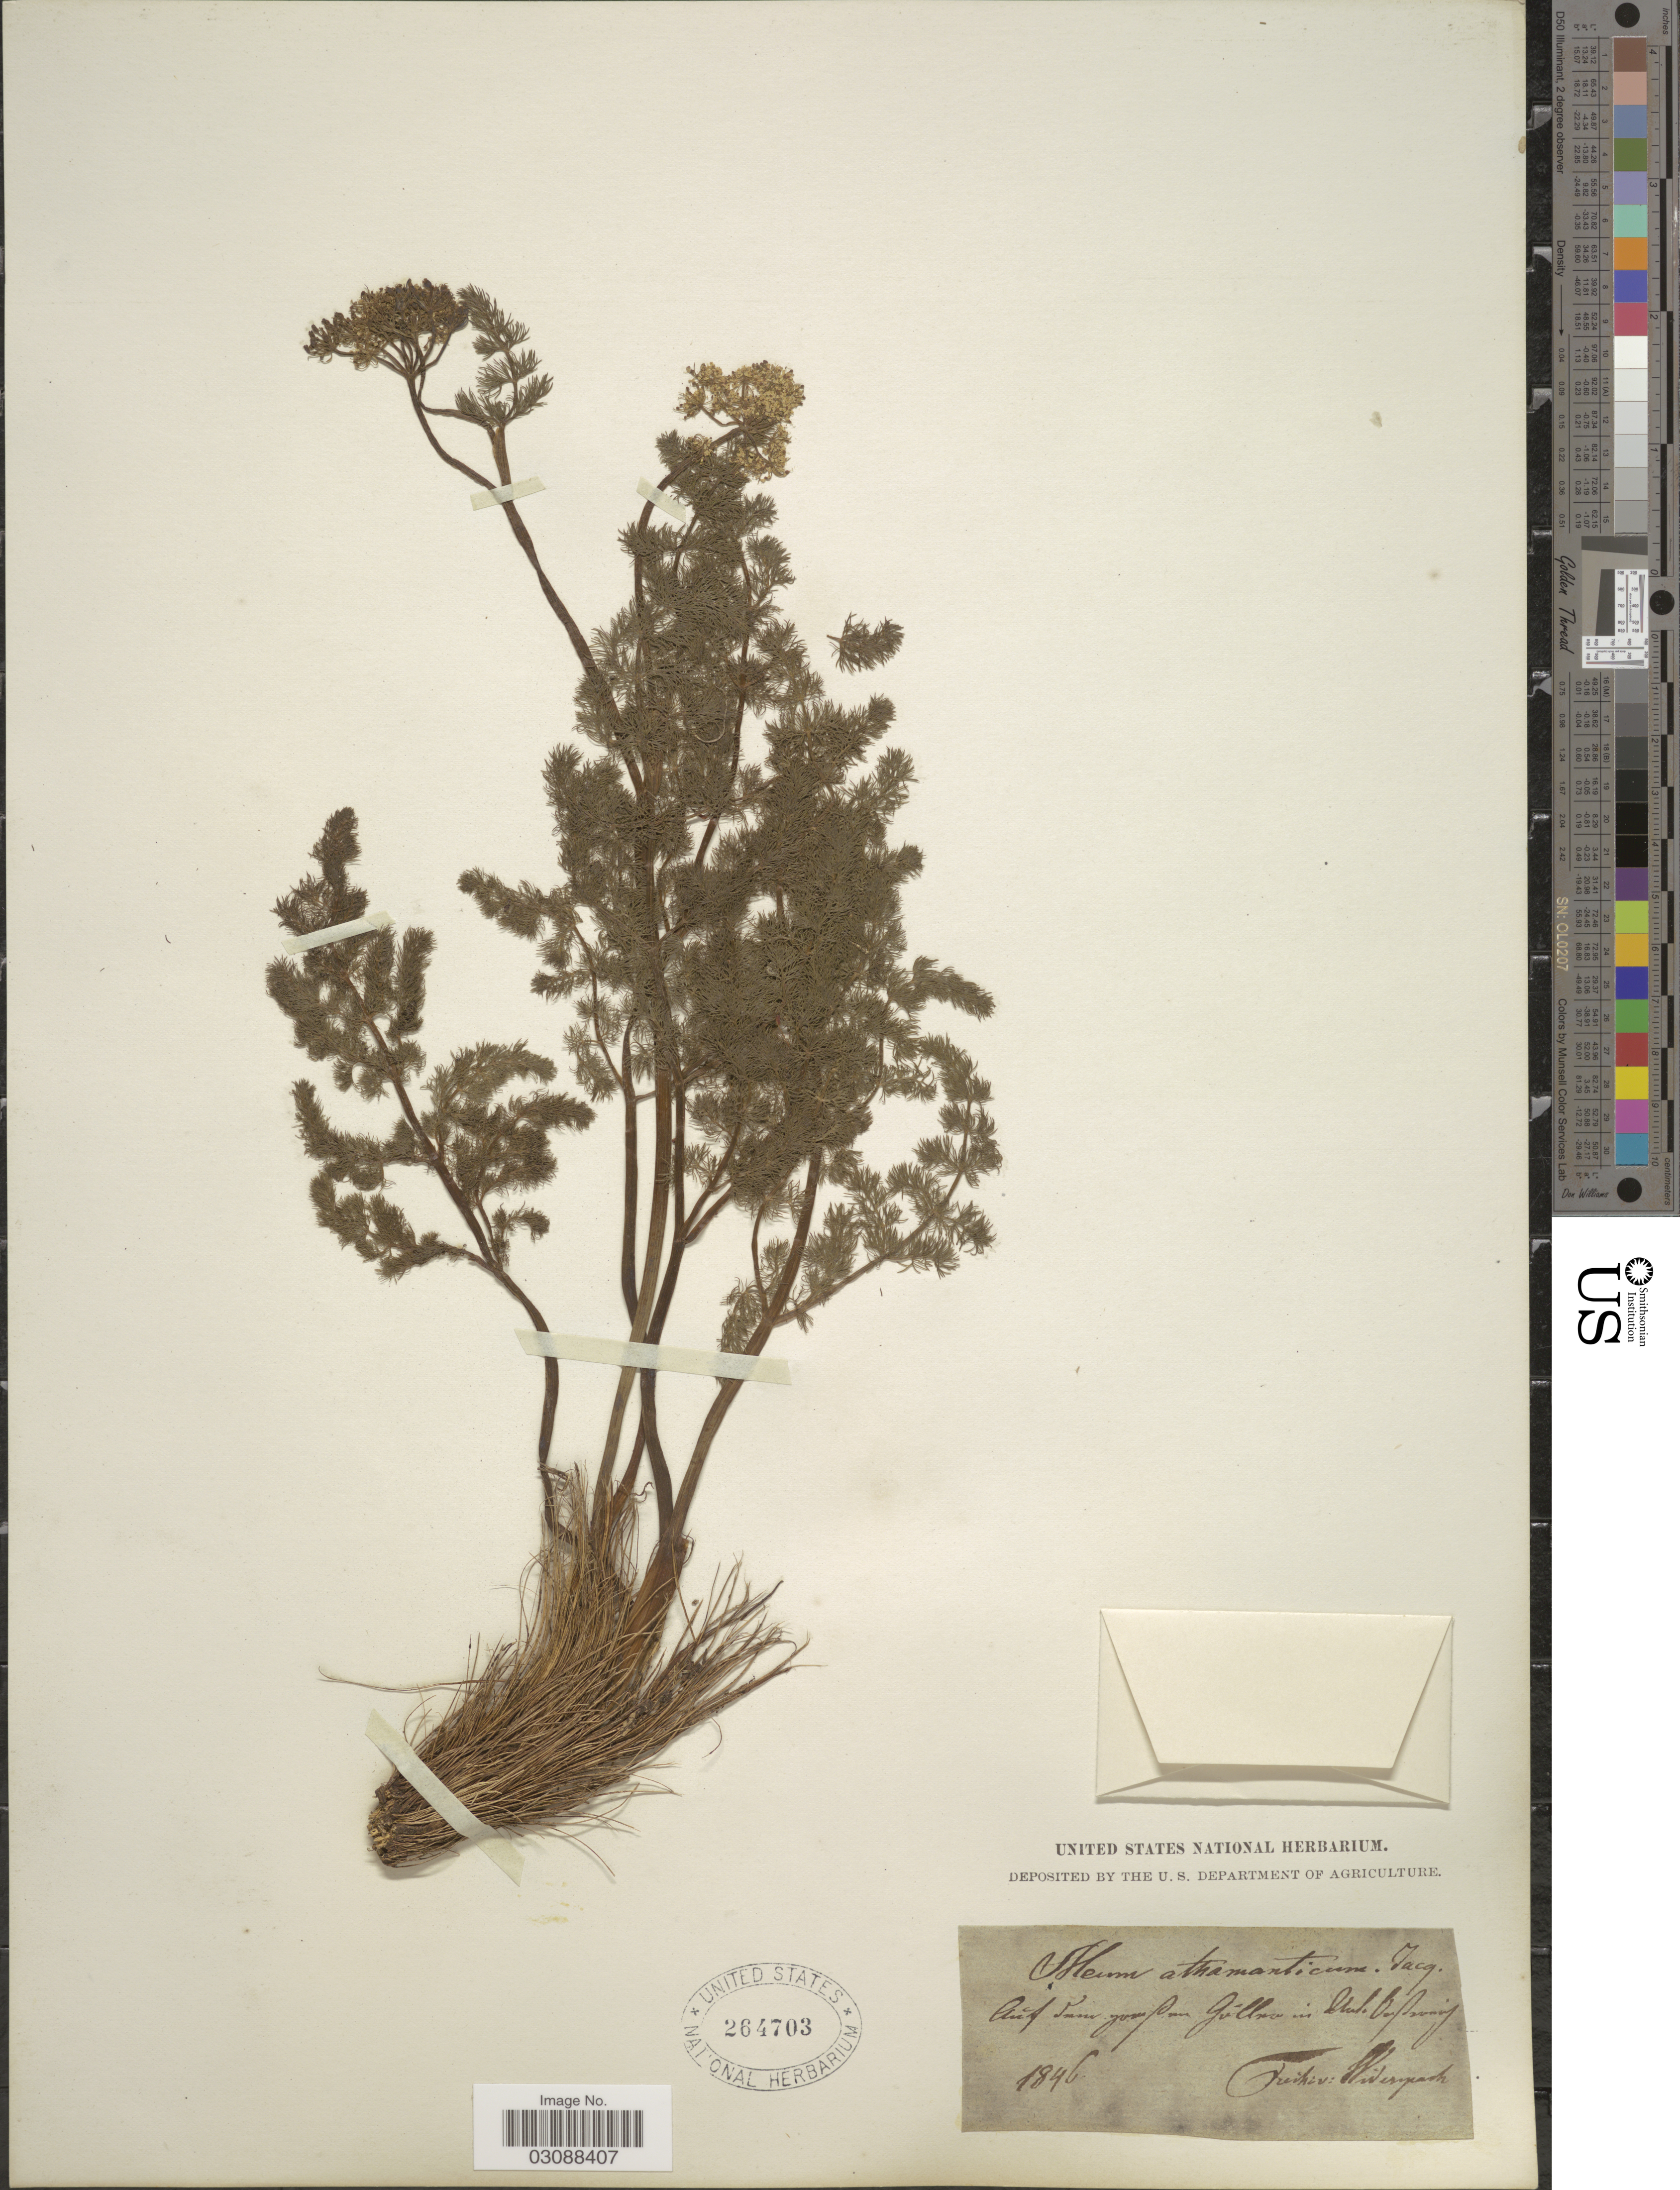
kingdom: Plantae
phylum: Tracheophyta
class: Magnoliopsida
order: Apiales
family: Apiaceae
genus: Meum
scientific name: Meum athamanticum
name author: Jacq.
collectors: F. Widerspach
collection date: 1846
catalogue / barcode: US 264703